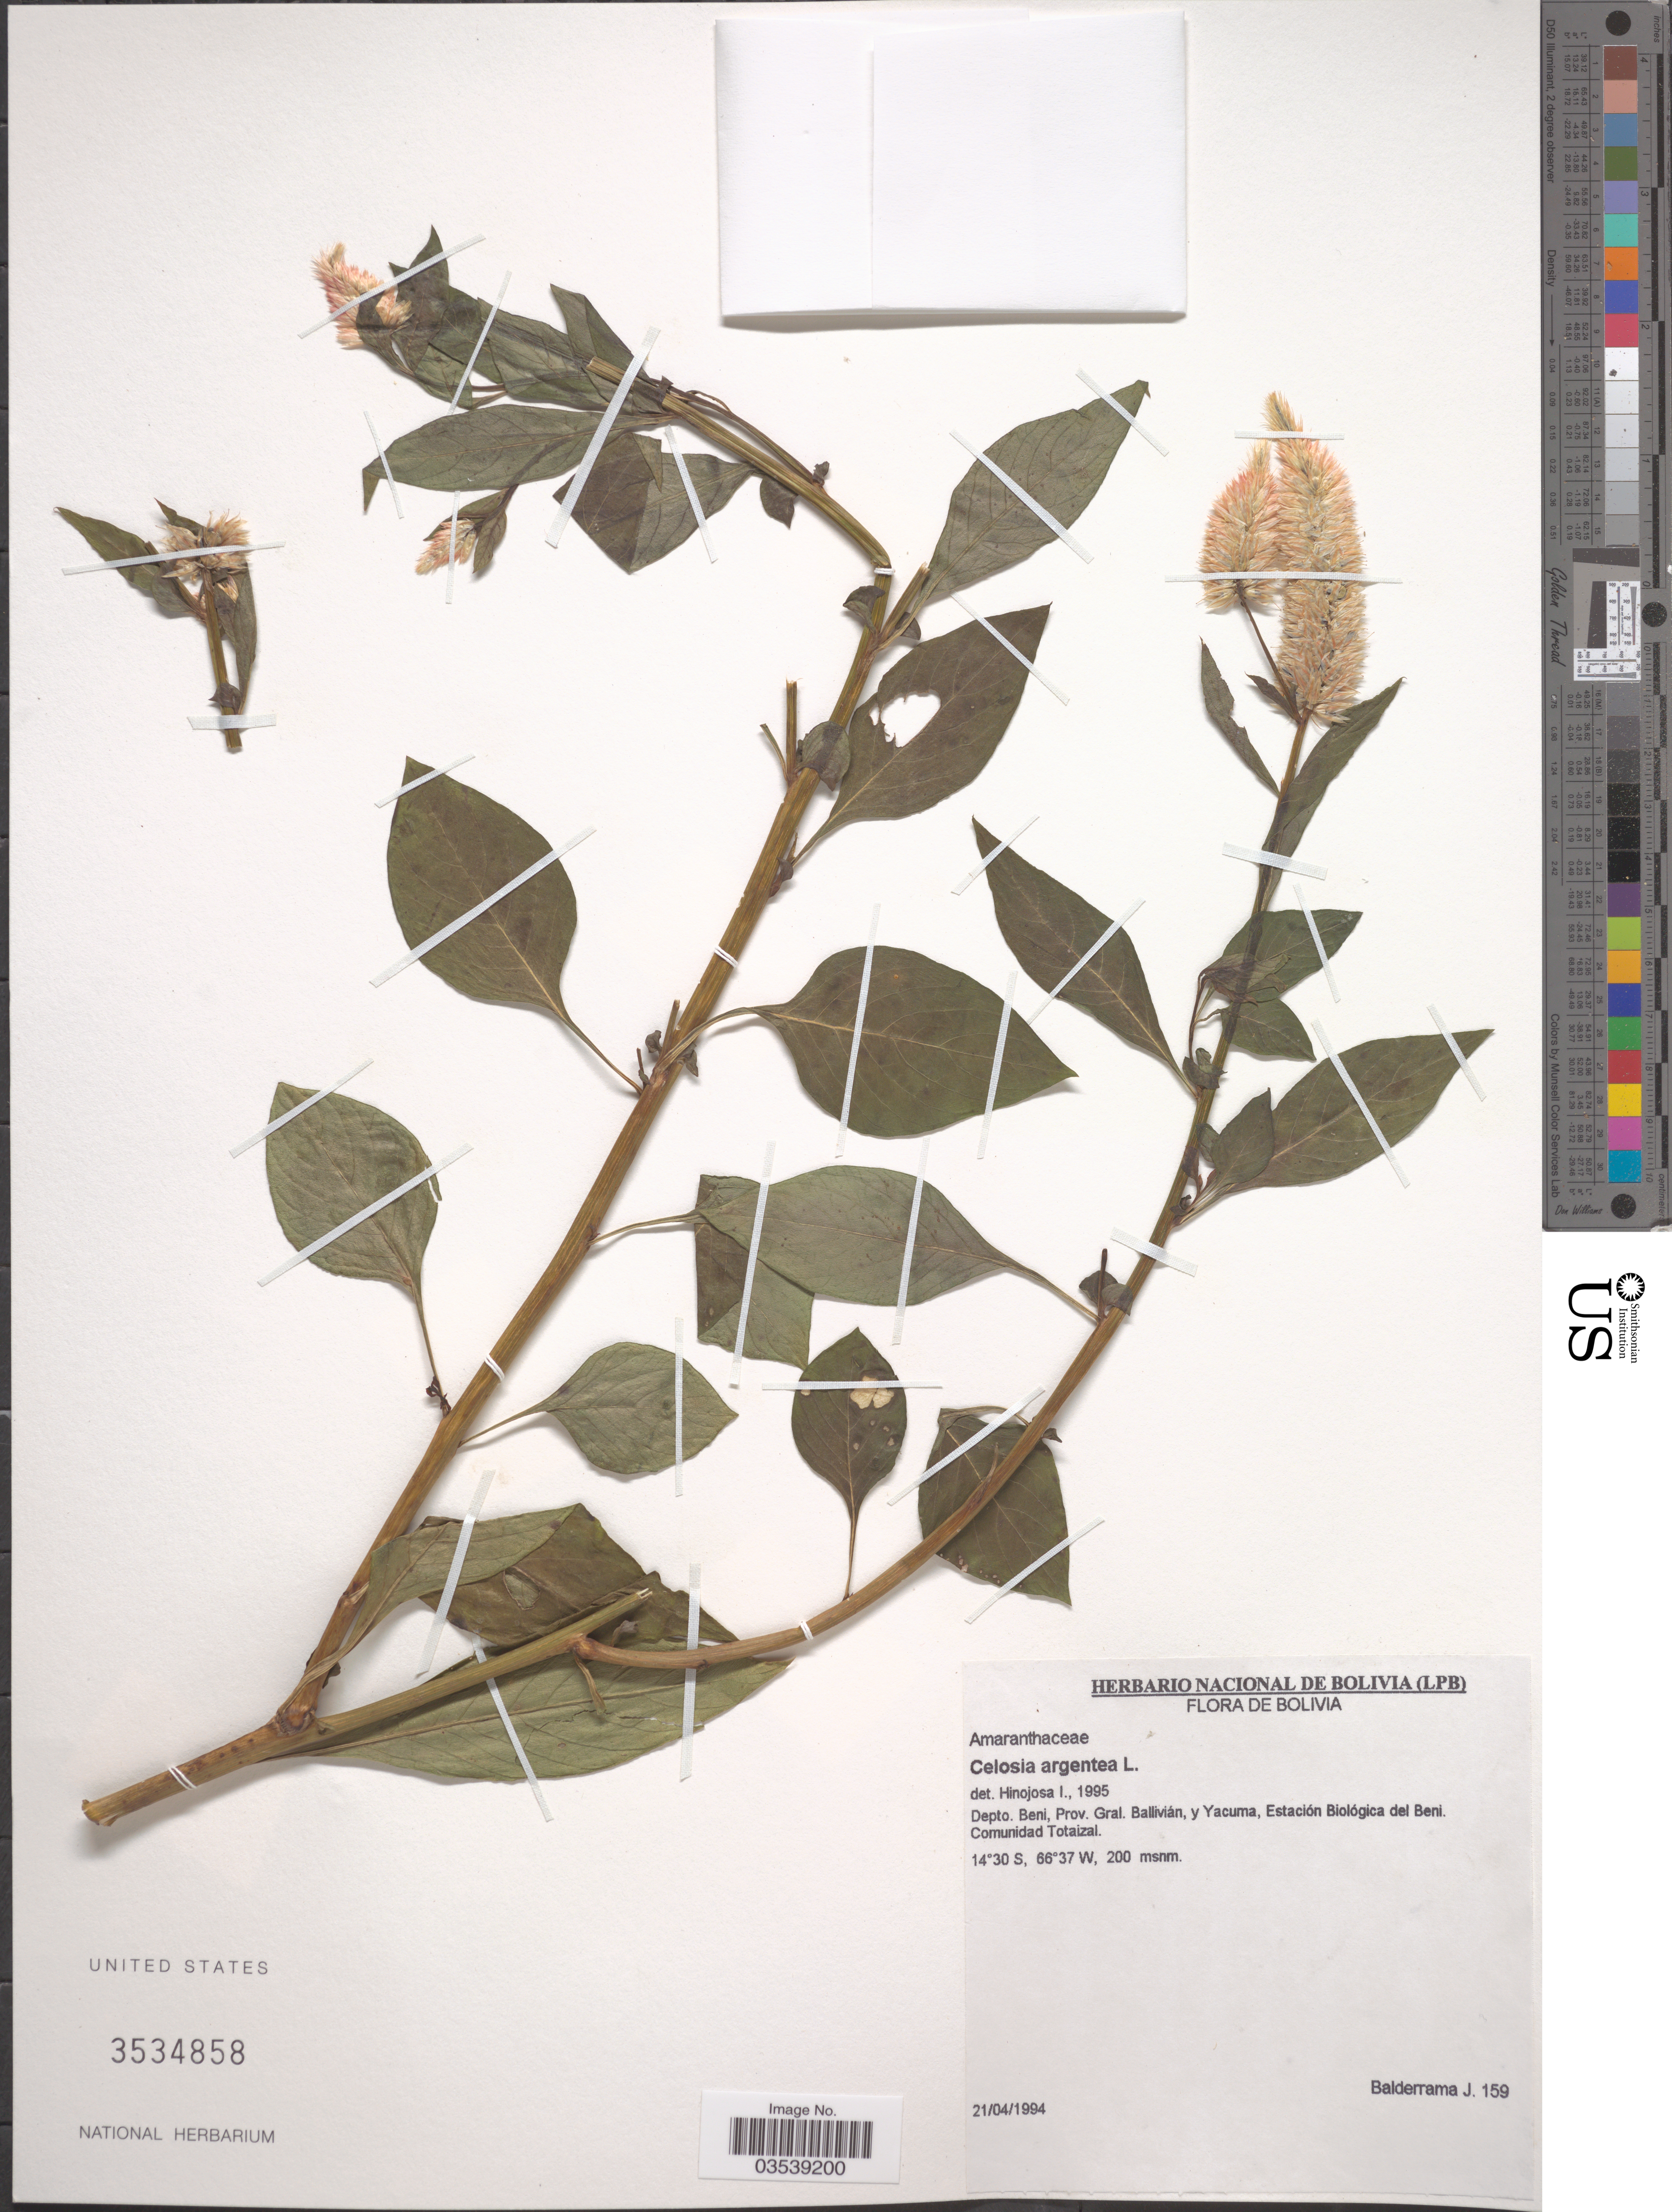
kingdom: Plantae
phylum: Tracheophyta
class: Magnoliopsida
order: Caryophyllales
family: Amaranthaceae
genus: Celosia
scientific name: Celosia argentea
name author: L.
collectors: J. Balderrama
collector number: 159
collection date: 1994-04-21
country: Bolivia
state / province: Beni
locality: Depto. Beni, Prov. Gral. Ballivián, y Yacuma, Estación Biológica del Beni. Comunidad Totaizal.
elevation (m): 200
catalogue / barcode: US 3534858